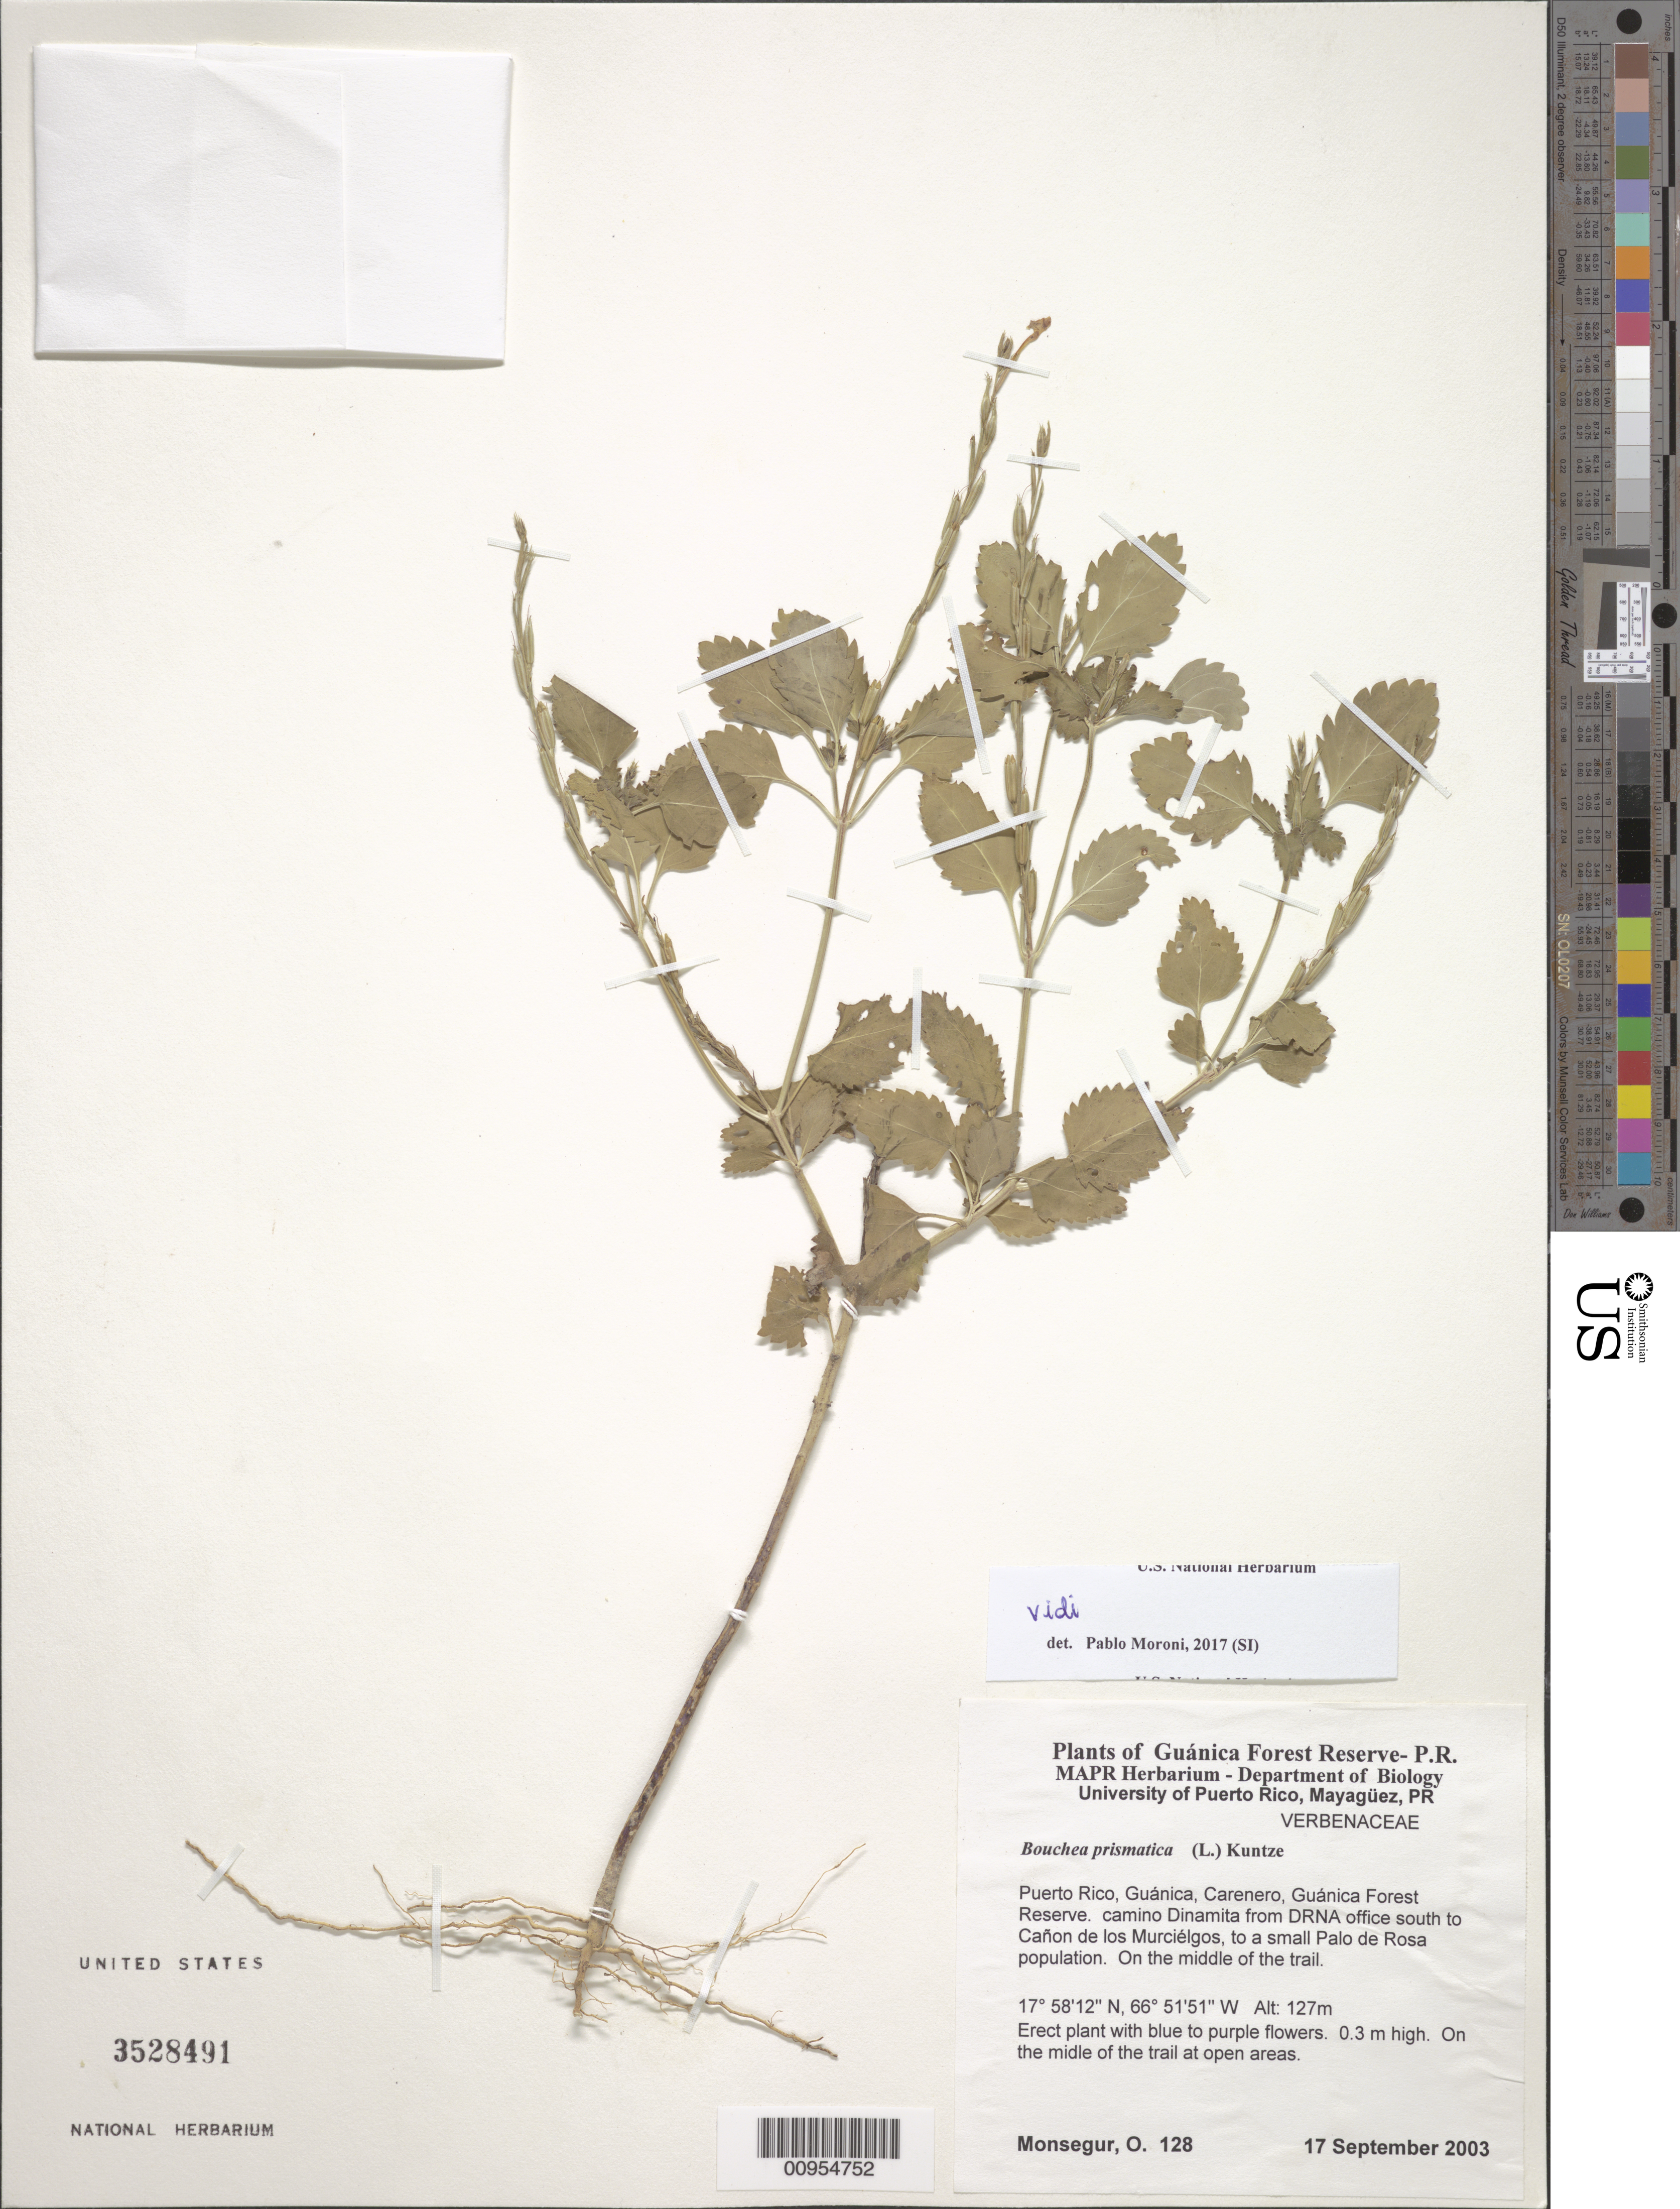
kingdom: Plantae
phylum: Tracheophyta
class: Magnoliopsida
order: Lamiales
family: Verbenaceae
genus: Bouchea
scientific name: Bouchea prismatica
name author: (L.) Kuntze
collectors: O. Monsegur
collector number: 128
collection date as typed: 17 Sep 2003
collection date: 2003-09-17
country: Puerto Rico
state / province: Guánica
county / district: Carenero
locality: Guánica Forest Reserve. Camino Dinamita from DRNA office south to Cañon de los Murciélagos to a small Palo de Rosa population. On the middle of the trail.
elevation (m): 127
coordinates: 17.58123, 66.51512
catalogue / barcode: US 3528491